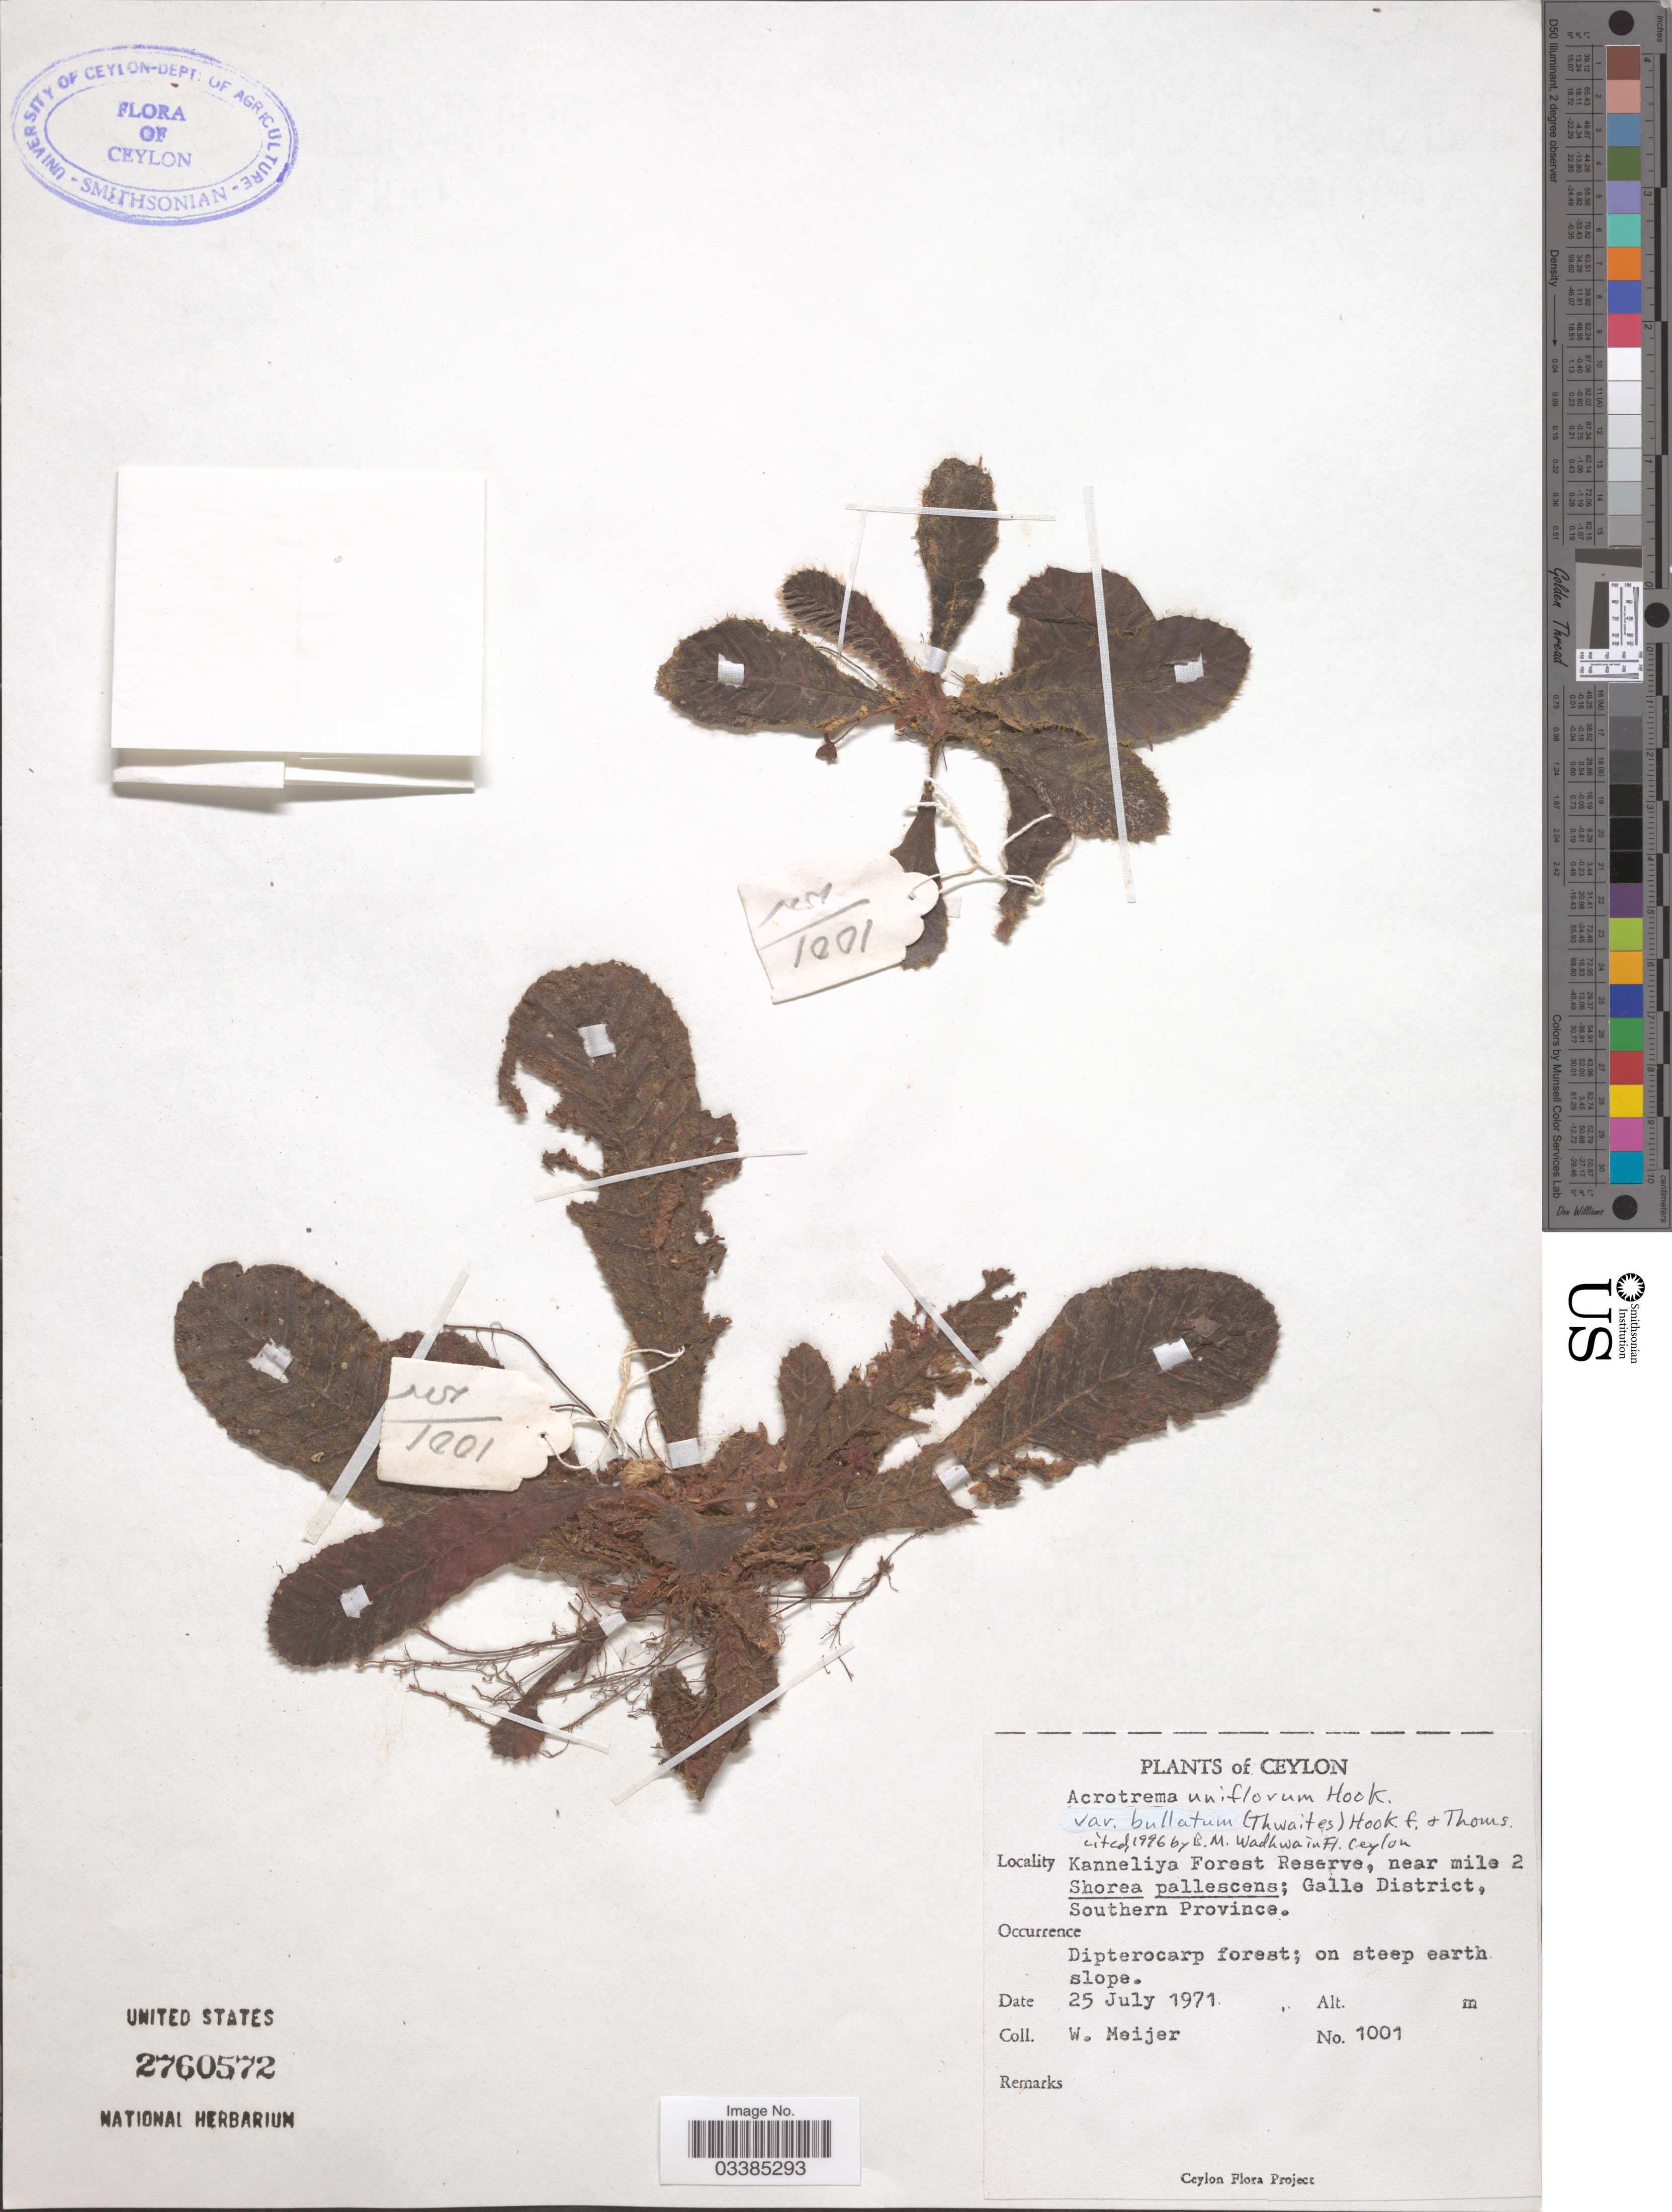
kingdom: Plantae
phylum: Tracheophyta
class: Magnoliopsida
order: Dilleniales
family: Dilleniaceae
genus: Acrotrema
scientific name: Acrotrema uniflorum var. bullatum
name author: (Thwaites) Hook. f. & Thomson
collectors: W. Meijer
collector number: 1001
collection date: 1971-07-25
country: Sri Lanka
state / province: Southern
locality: Ceylon. Kanneliya Forest Reserve, near mile 2 Shorea pallescens; Galle District.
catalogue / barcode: US 2760572